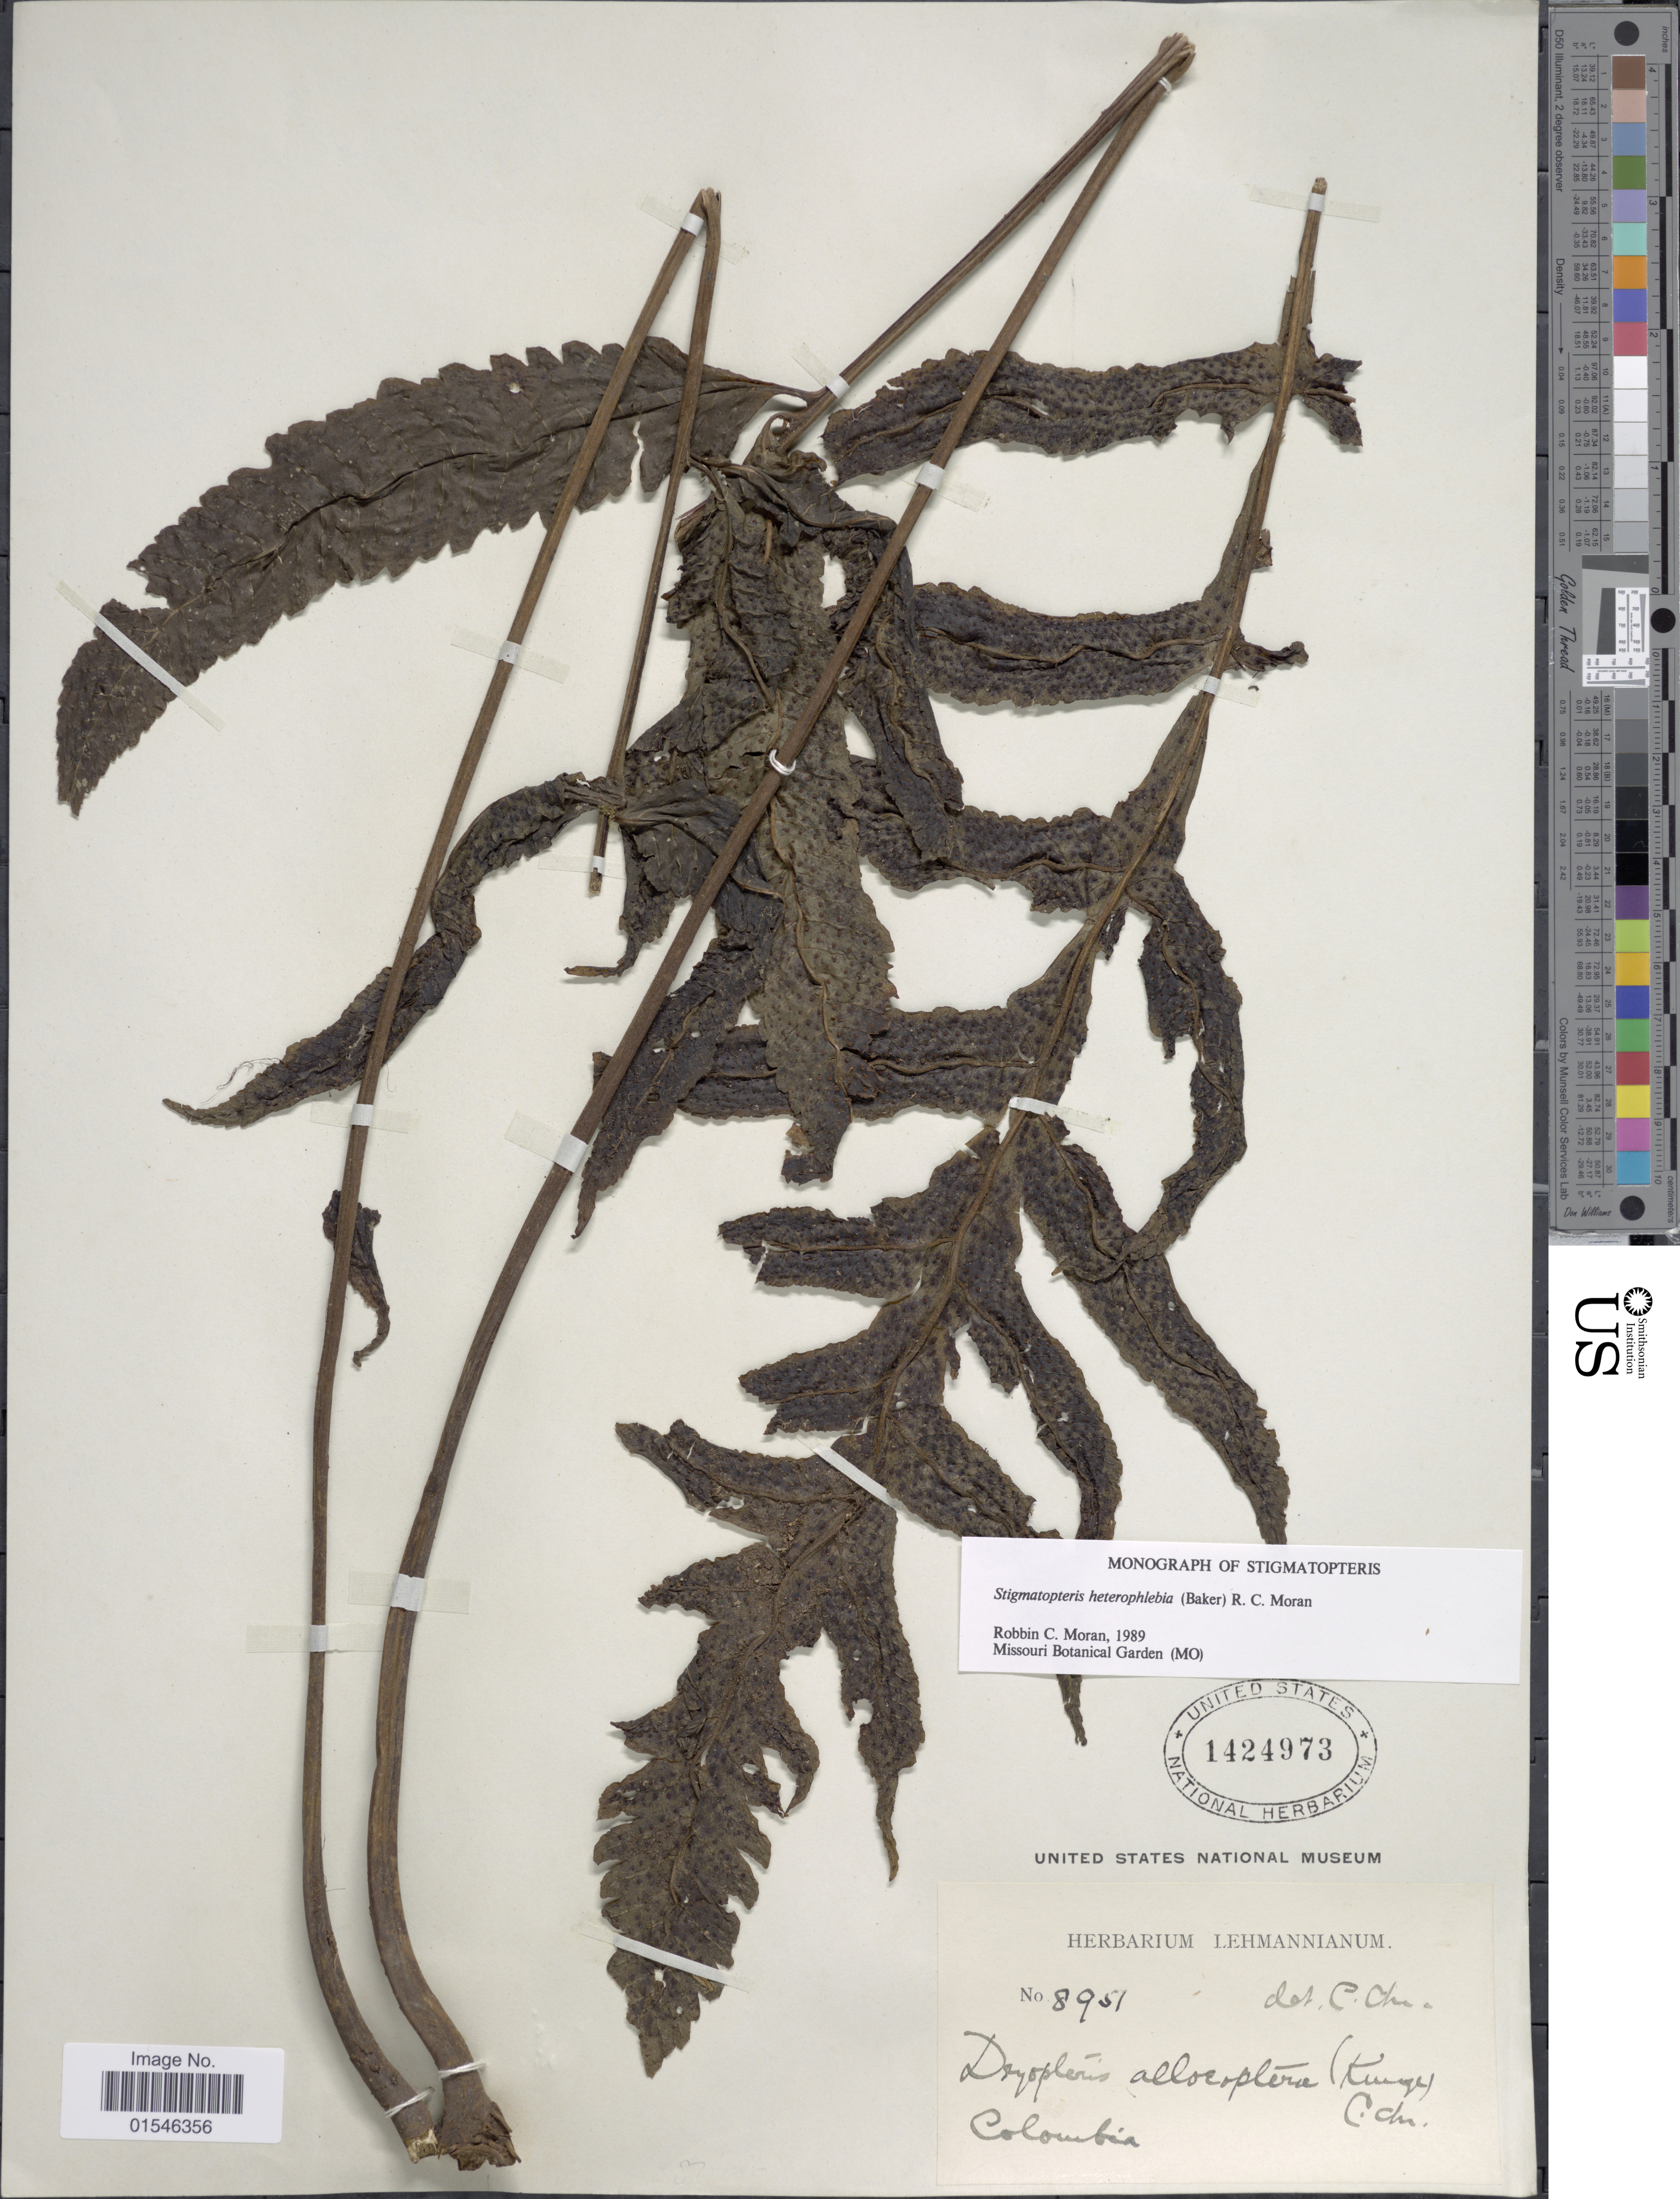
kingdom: Plantae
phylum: Tracheophyta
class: Polypodiopsida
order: Polypodiales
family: Dryopteridaceae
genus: Stigmatopteris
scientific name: Stigmatopteris heterophlebia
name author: (Baker) R.C. Moran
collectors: ex herb. Lehmannianum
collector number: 8951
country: Colombia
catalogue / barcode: US 1424973